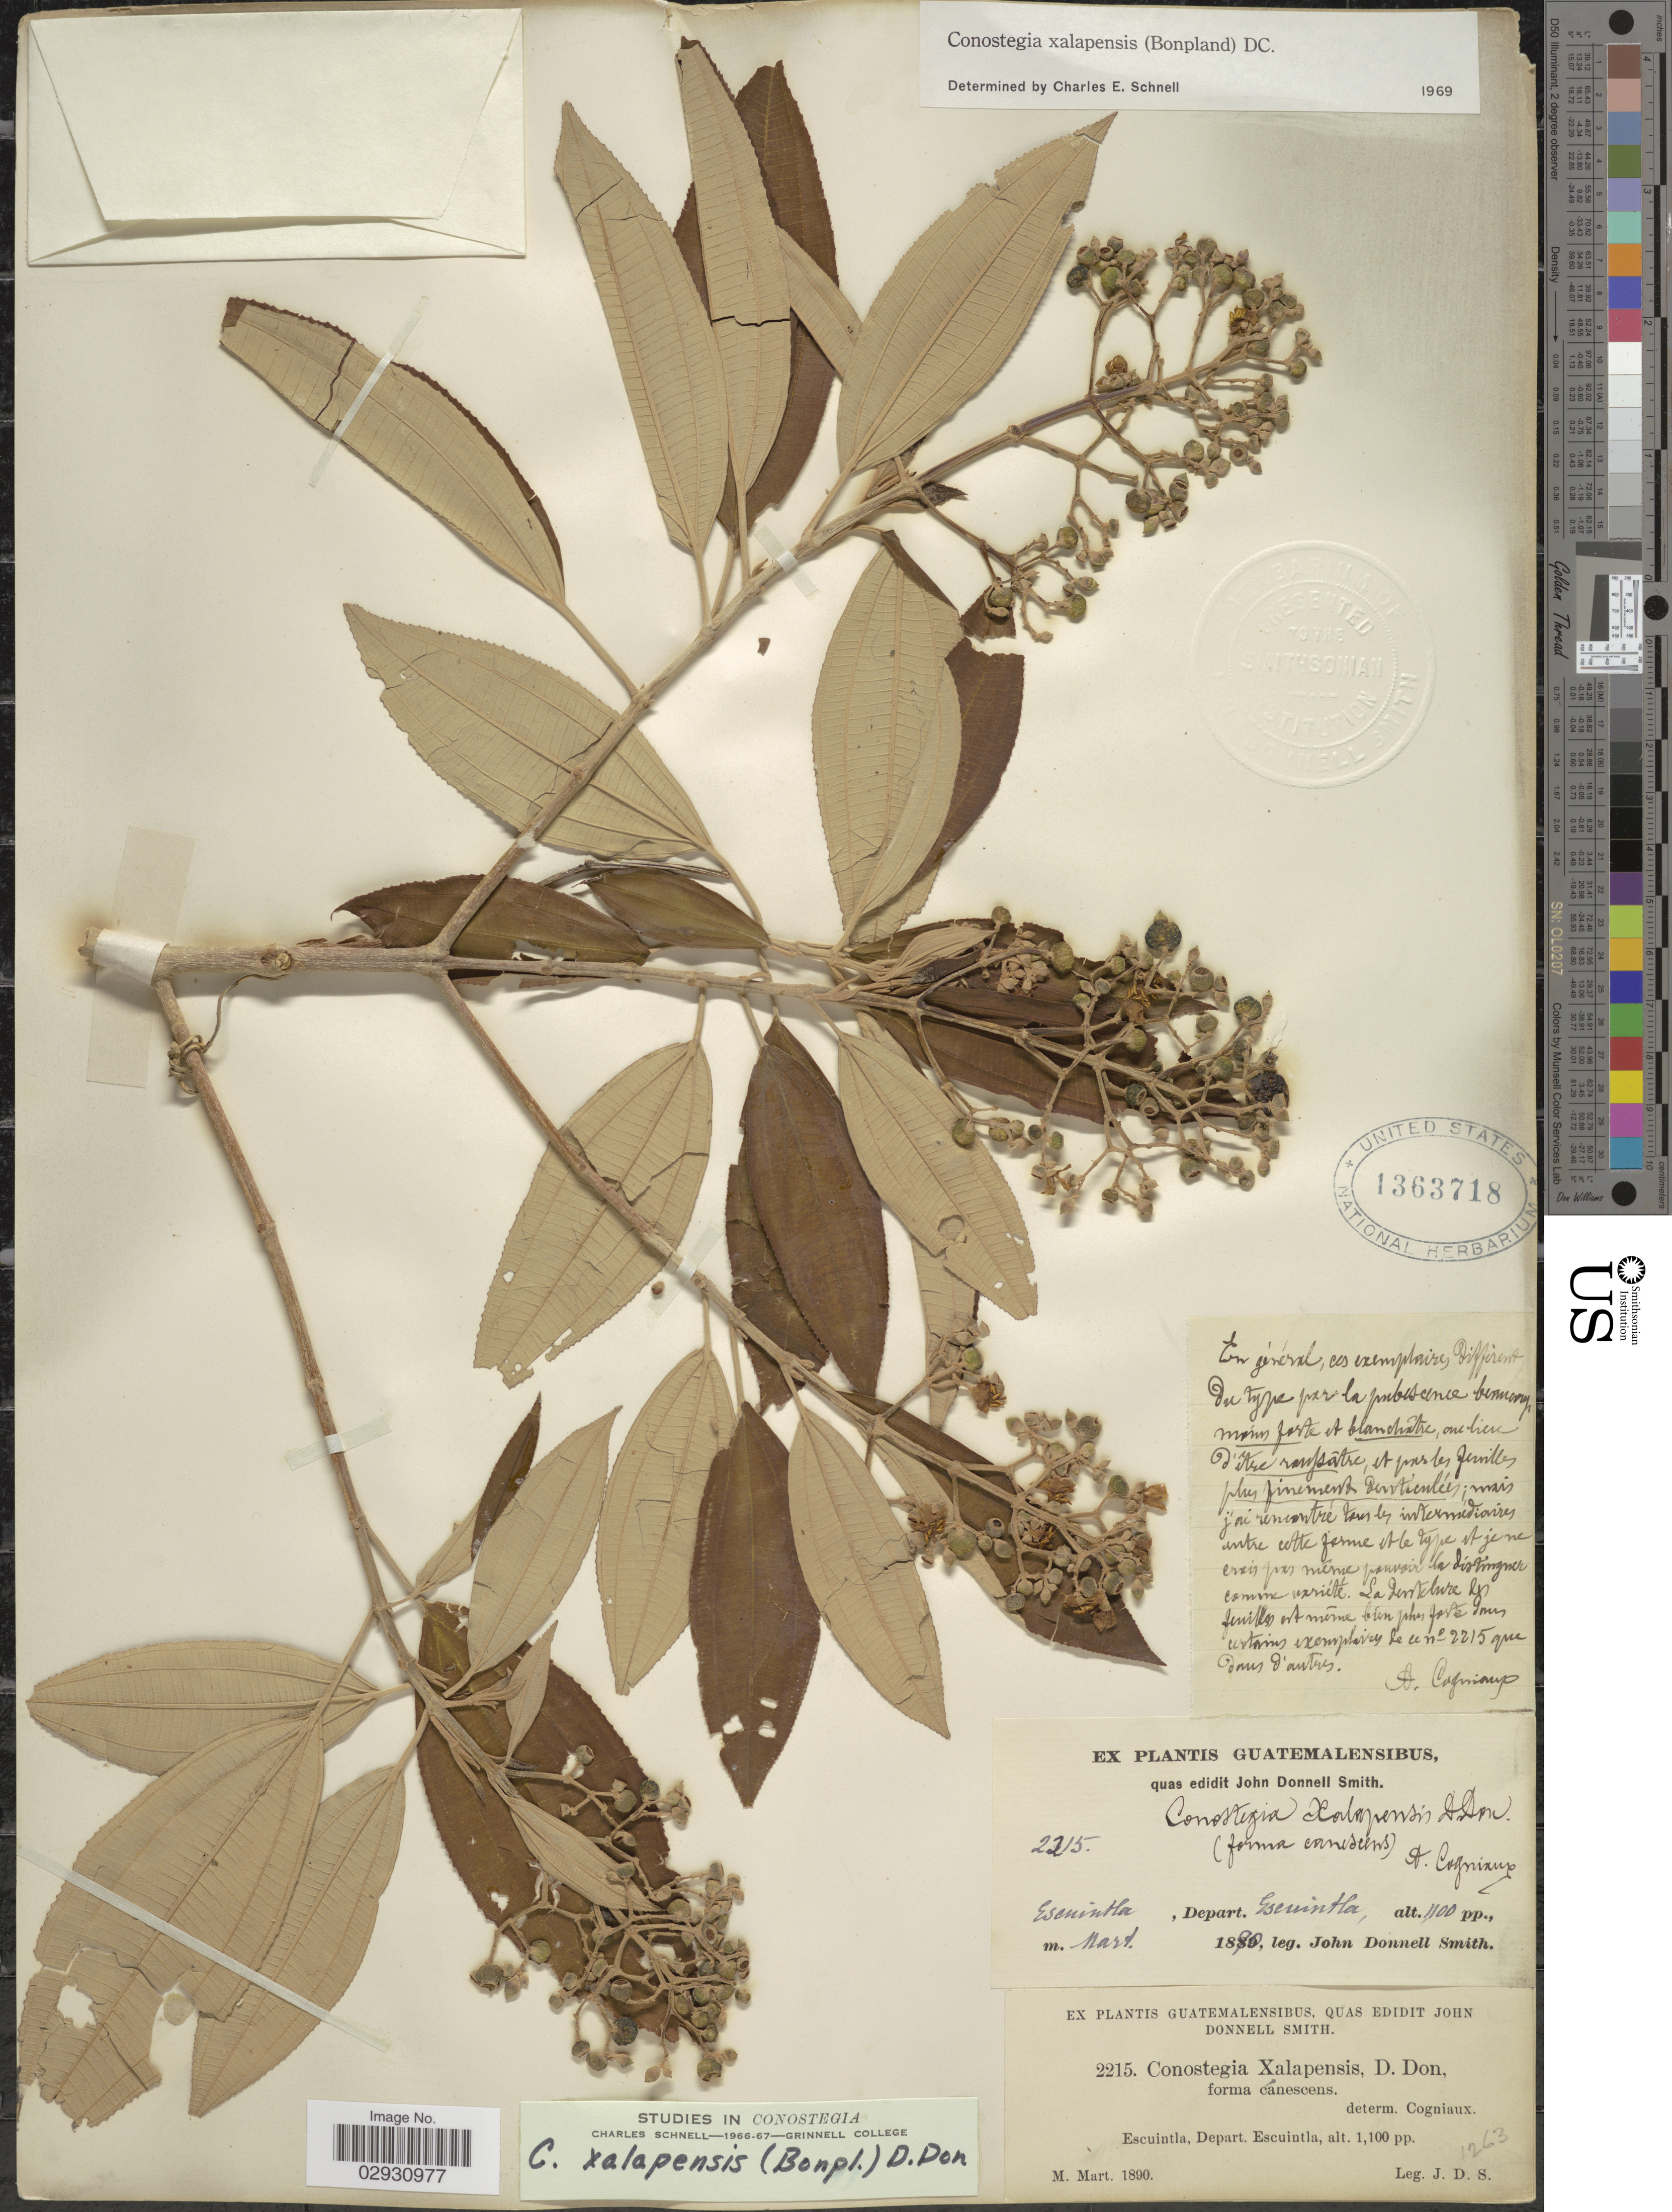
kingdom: Plantae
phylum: Tracheophyta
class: Magnoliopsida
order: Myrtales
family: Melastomataceae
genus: Conostegia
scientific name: Conostegia quadrangularis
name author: Schltdl. ex Steud.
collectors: J. Donnell Smith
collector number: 2215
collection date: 1890-03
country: Guatemala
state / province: Escuintla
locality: Depart. Escuintla.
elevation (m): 335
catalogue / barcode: US 1363718